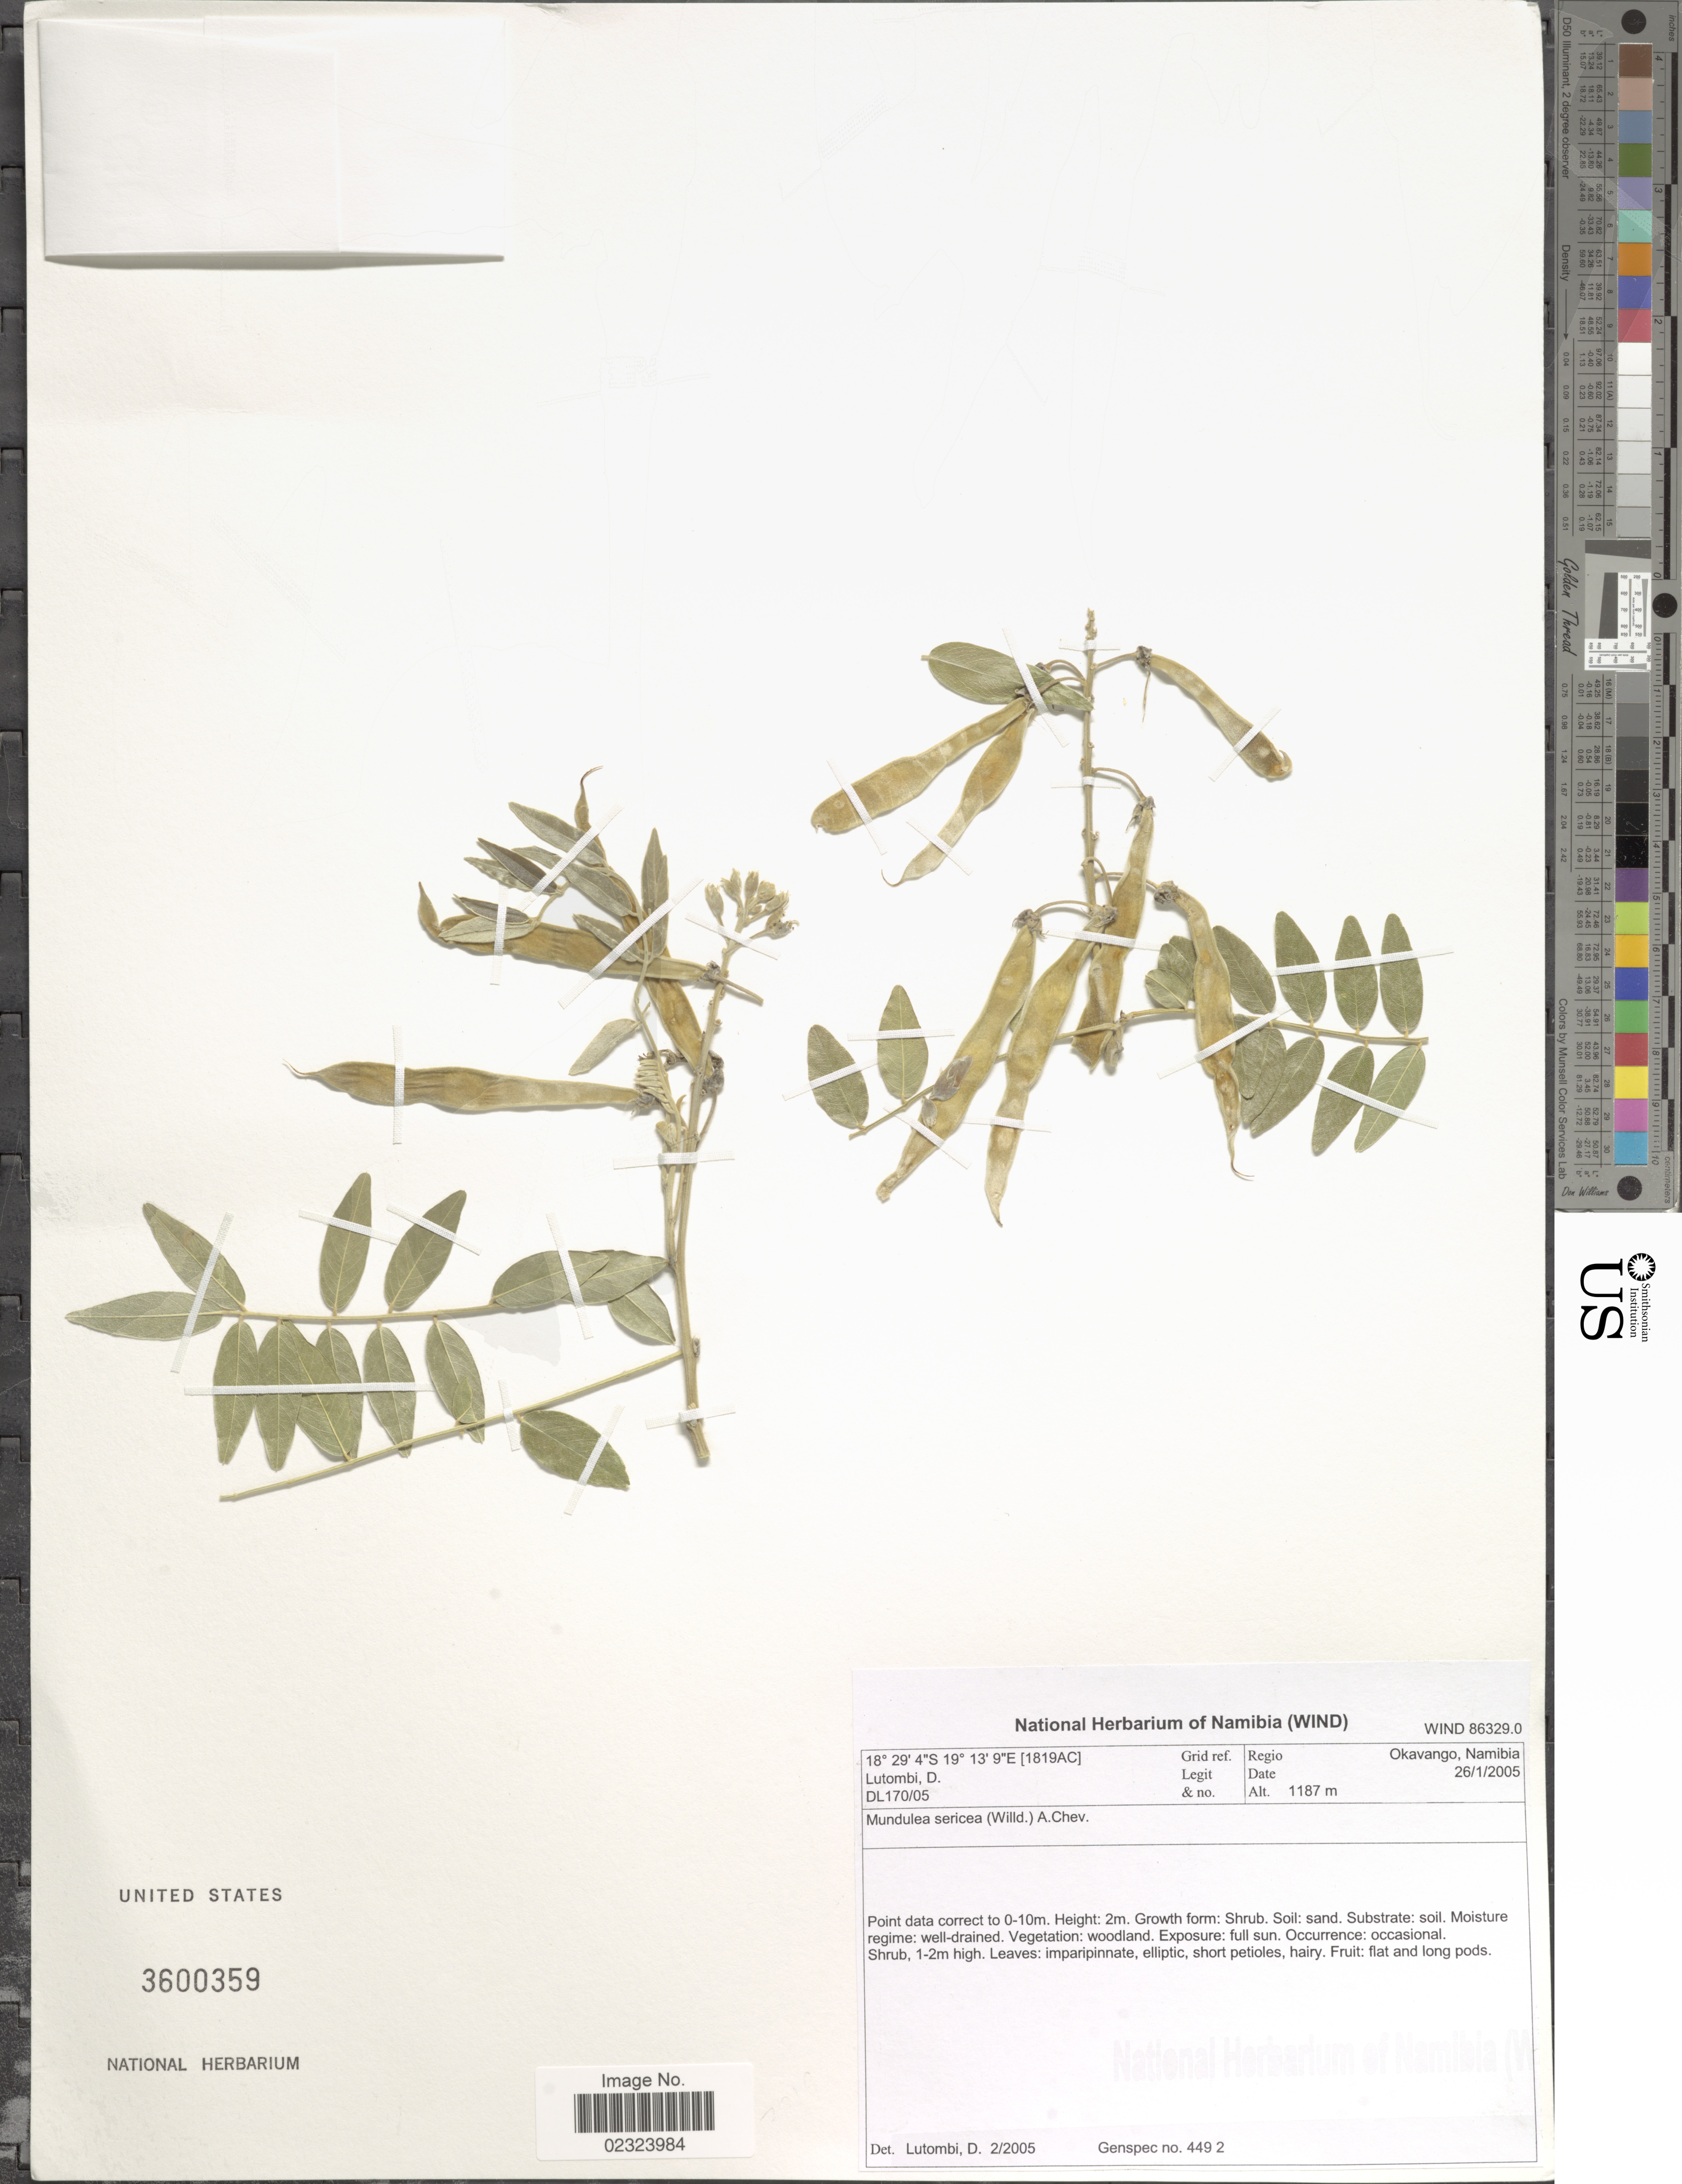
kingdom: Plantae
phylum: Tracheophyta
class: Magnoliopsida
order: Fabales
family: Fabaceae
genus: Mundulea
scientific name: Mundulea sericea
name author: (Willd.) A. Chev.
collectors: D. Lutombi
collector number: DL170/05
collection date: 2005-01-26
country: Namibia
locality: Okavango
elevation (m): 1187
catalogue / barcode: US 3600359